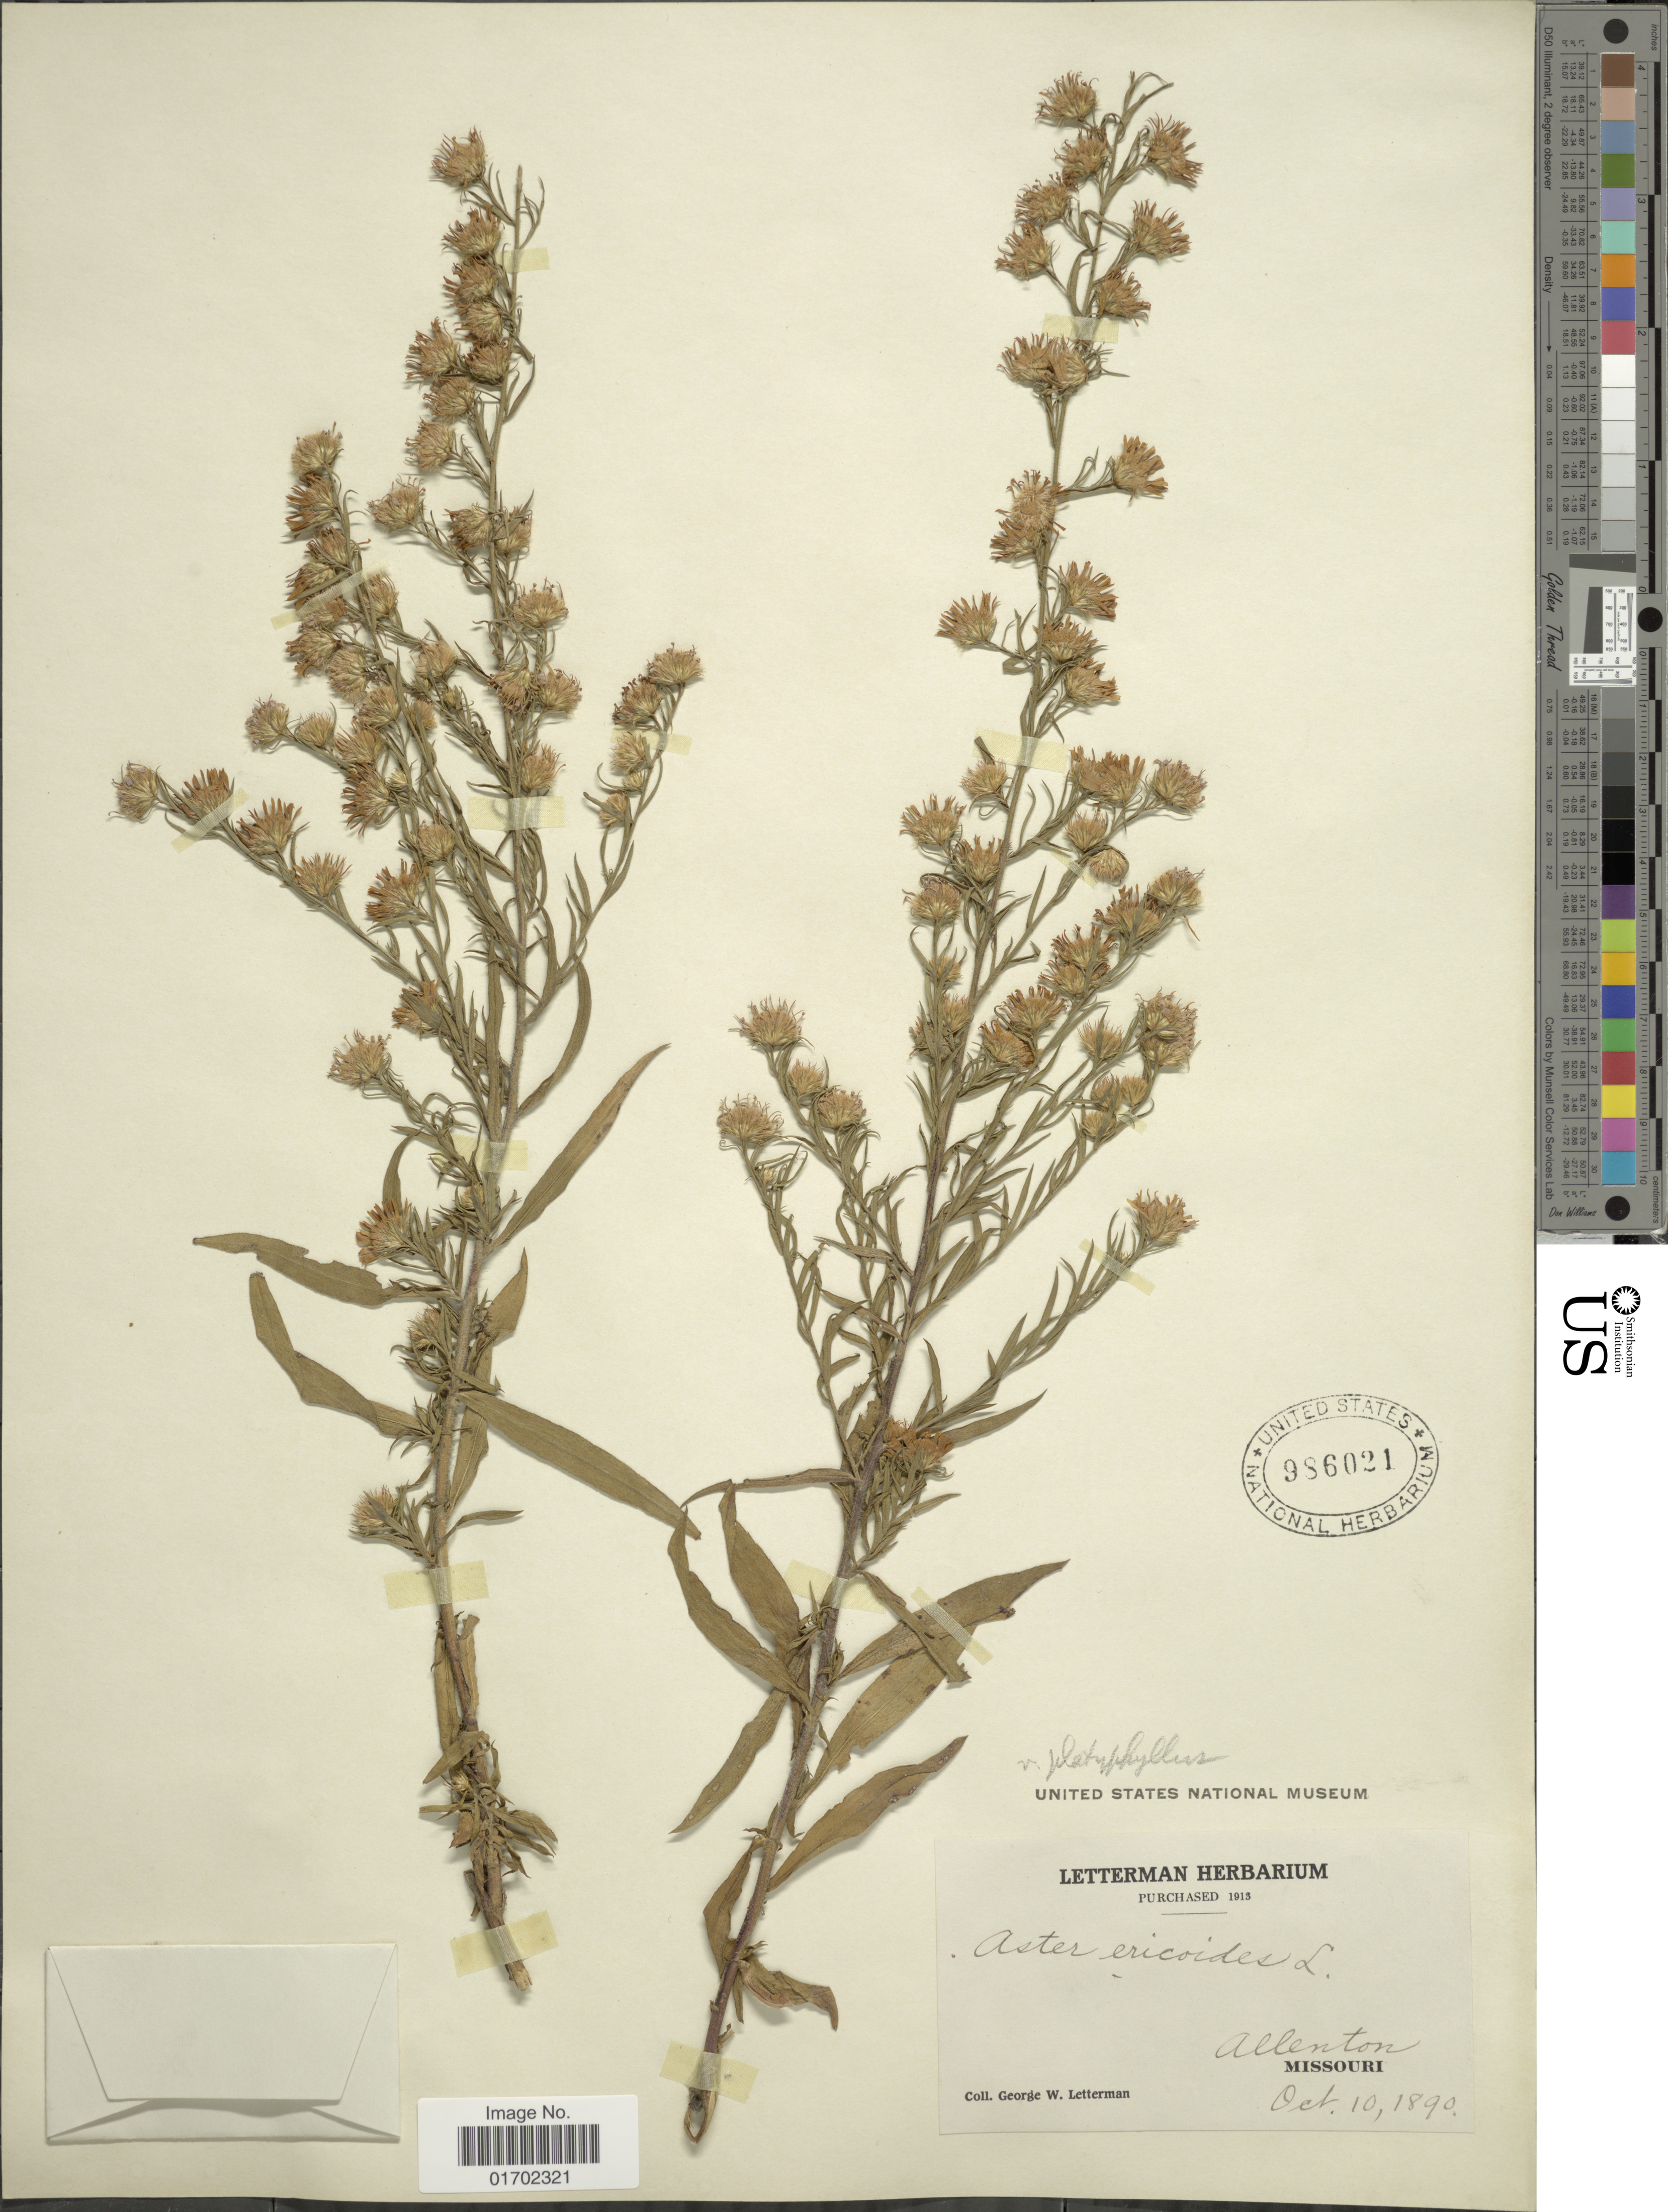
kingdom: Plantae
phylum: Tracheophyta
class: Magnoliopsida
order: Asterales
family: Asteraceae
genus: Symphyotrichum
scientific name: Symphyotrichum pilosum var. pilosum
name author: (Willd.) G.L. Nesom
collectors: G. W. Letterman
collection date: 1890-10-10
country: United States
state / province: Missouri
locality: Allenton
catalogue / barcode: US 986021